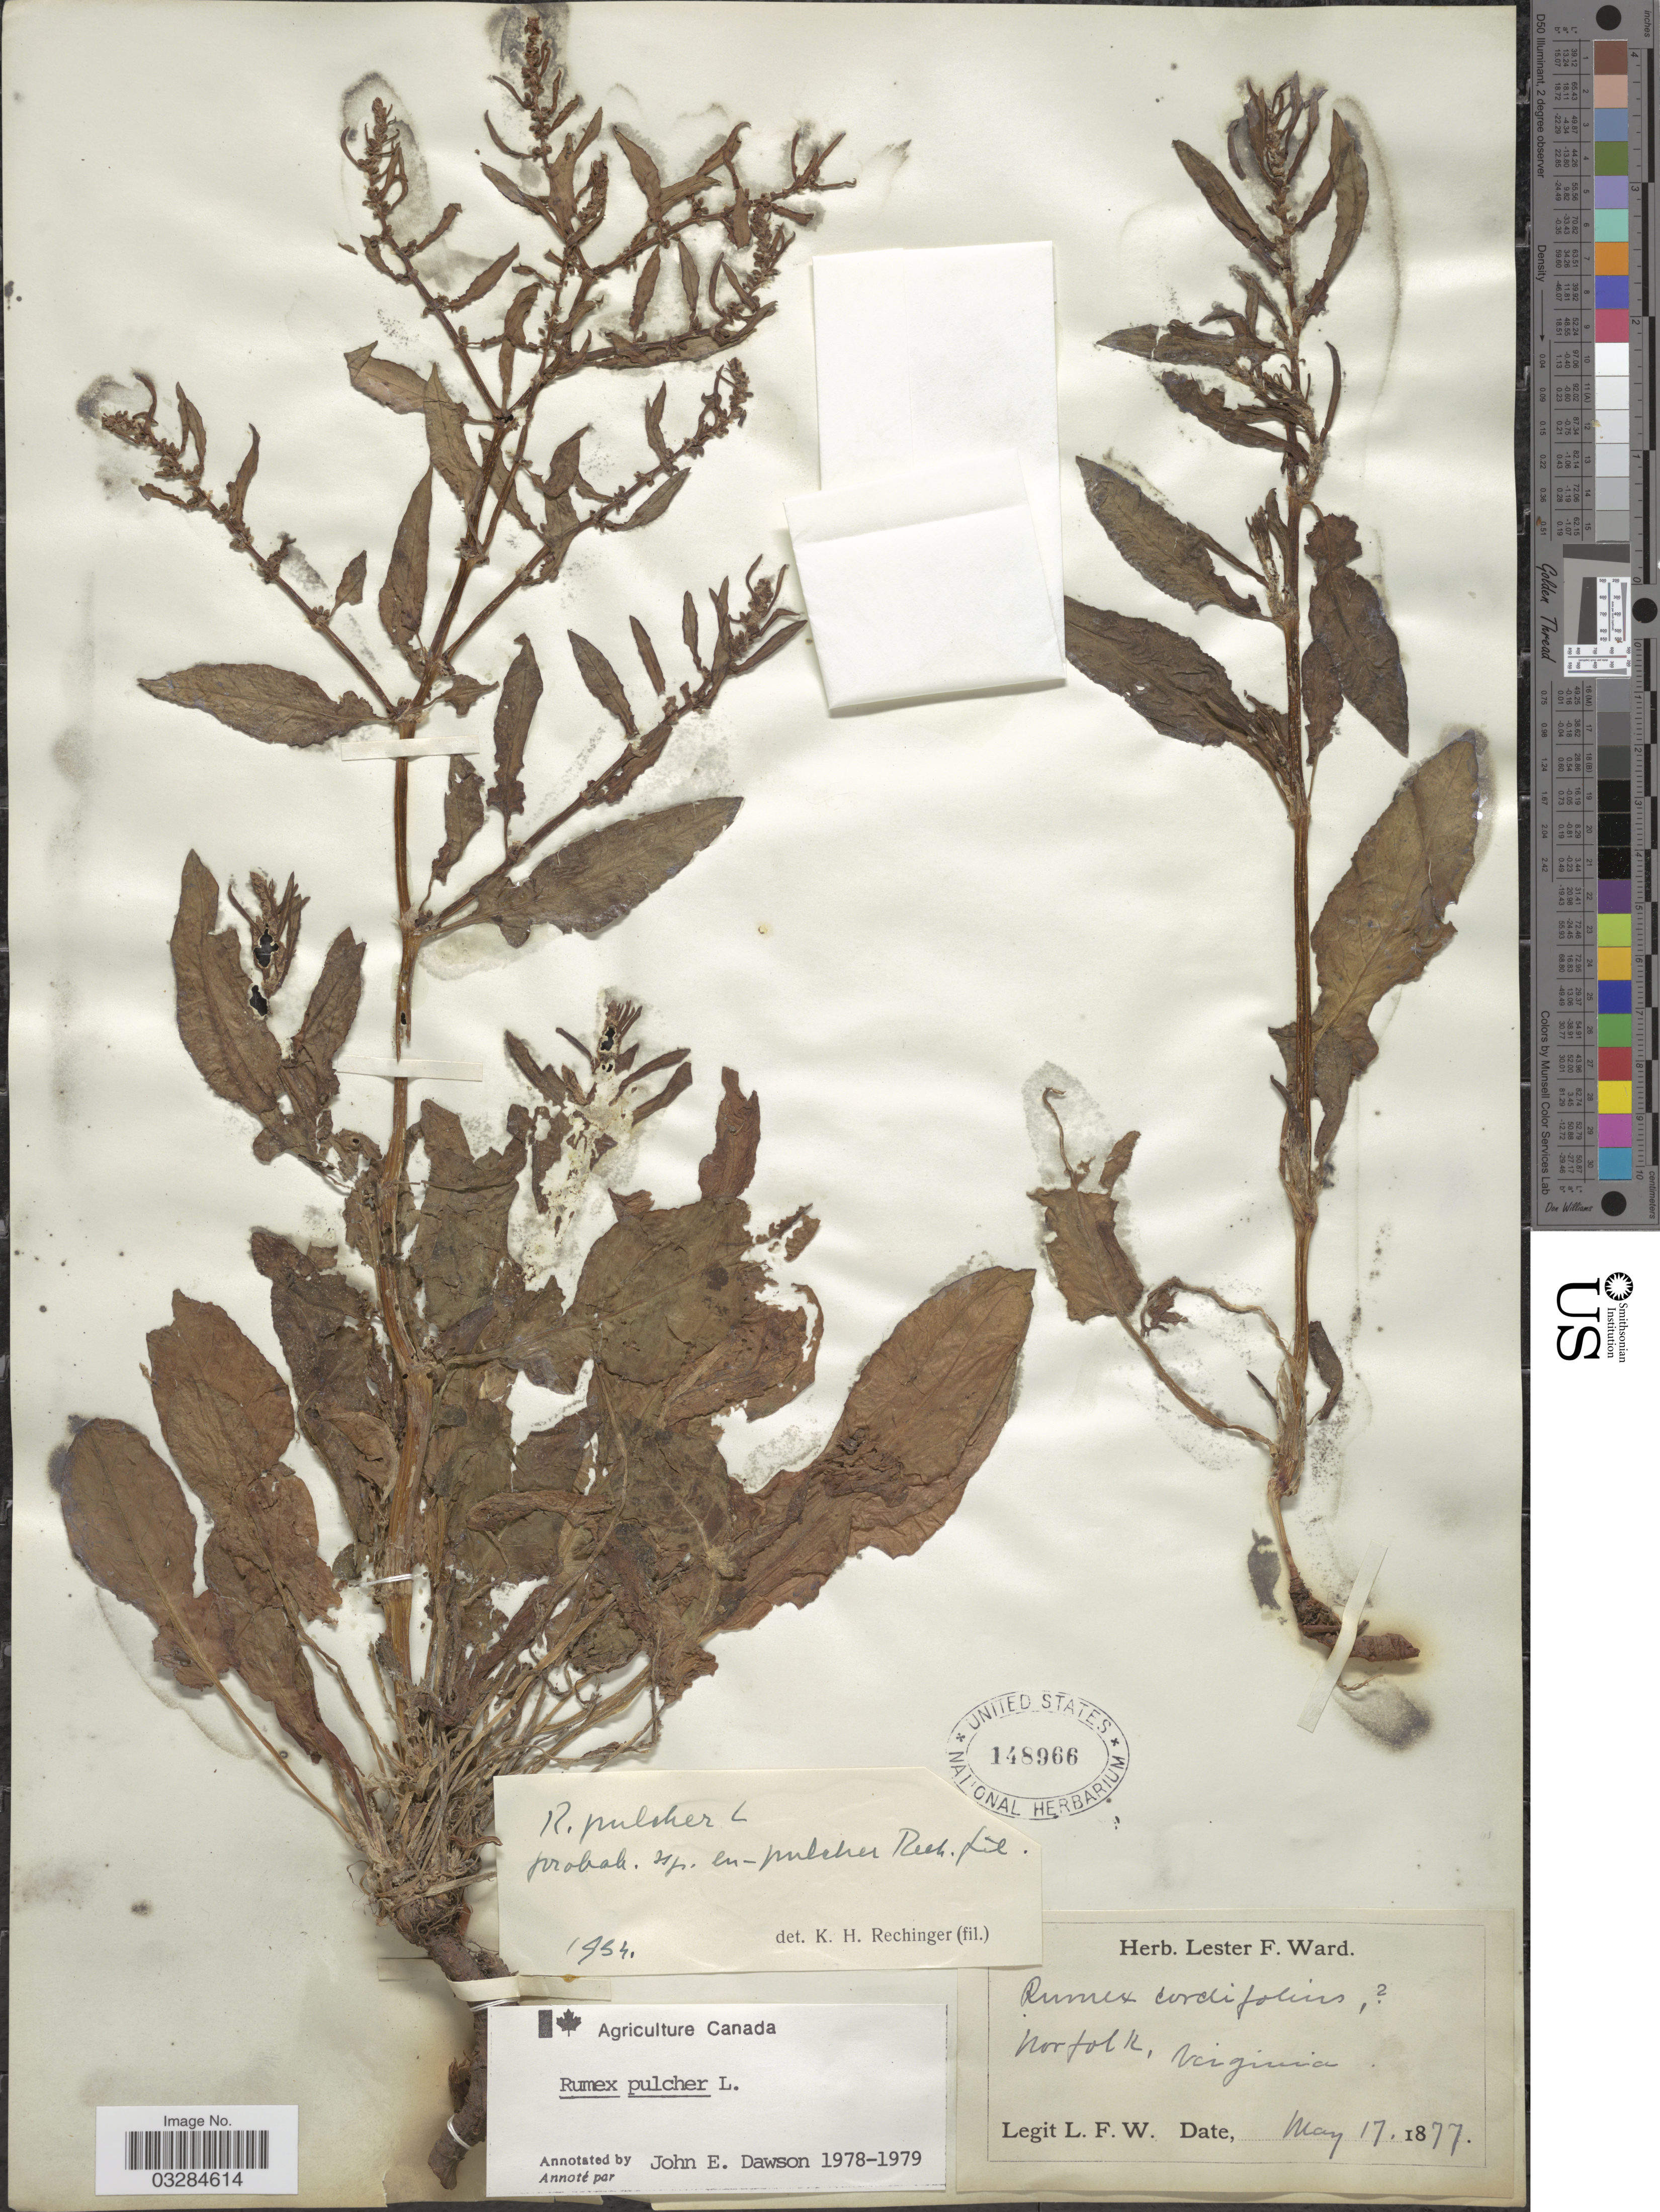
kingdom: Plantae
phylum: Tracheophyta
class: Magnoliopsida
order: Caryophyllales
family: Polygonaceae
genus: Rumex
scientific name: Rumex pulcher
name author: L.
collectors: L. F. Ward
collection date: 1877-05-17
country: United States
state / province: Virginia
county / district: City of Norfolk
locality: Norfolk.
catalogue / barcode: US 148966